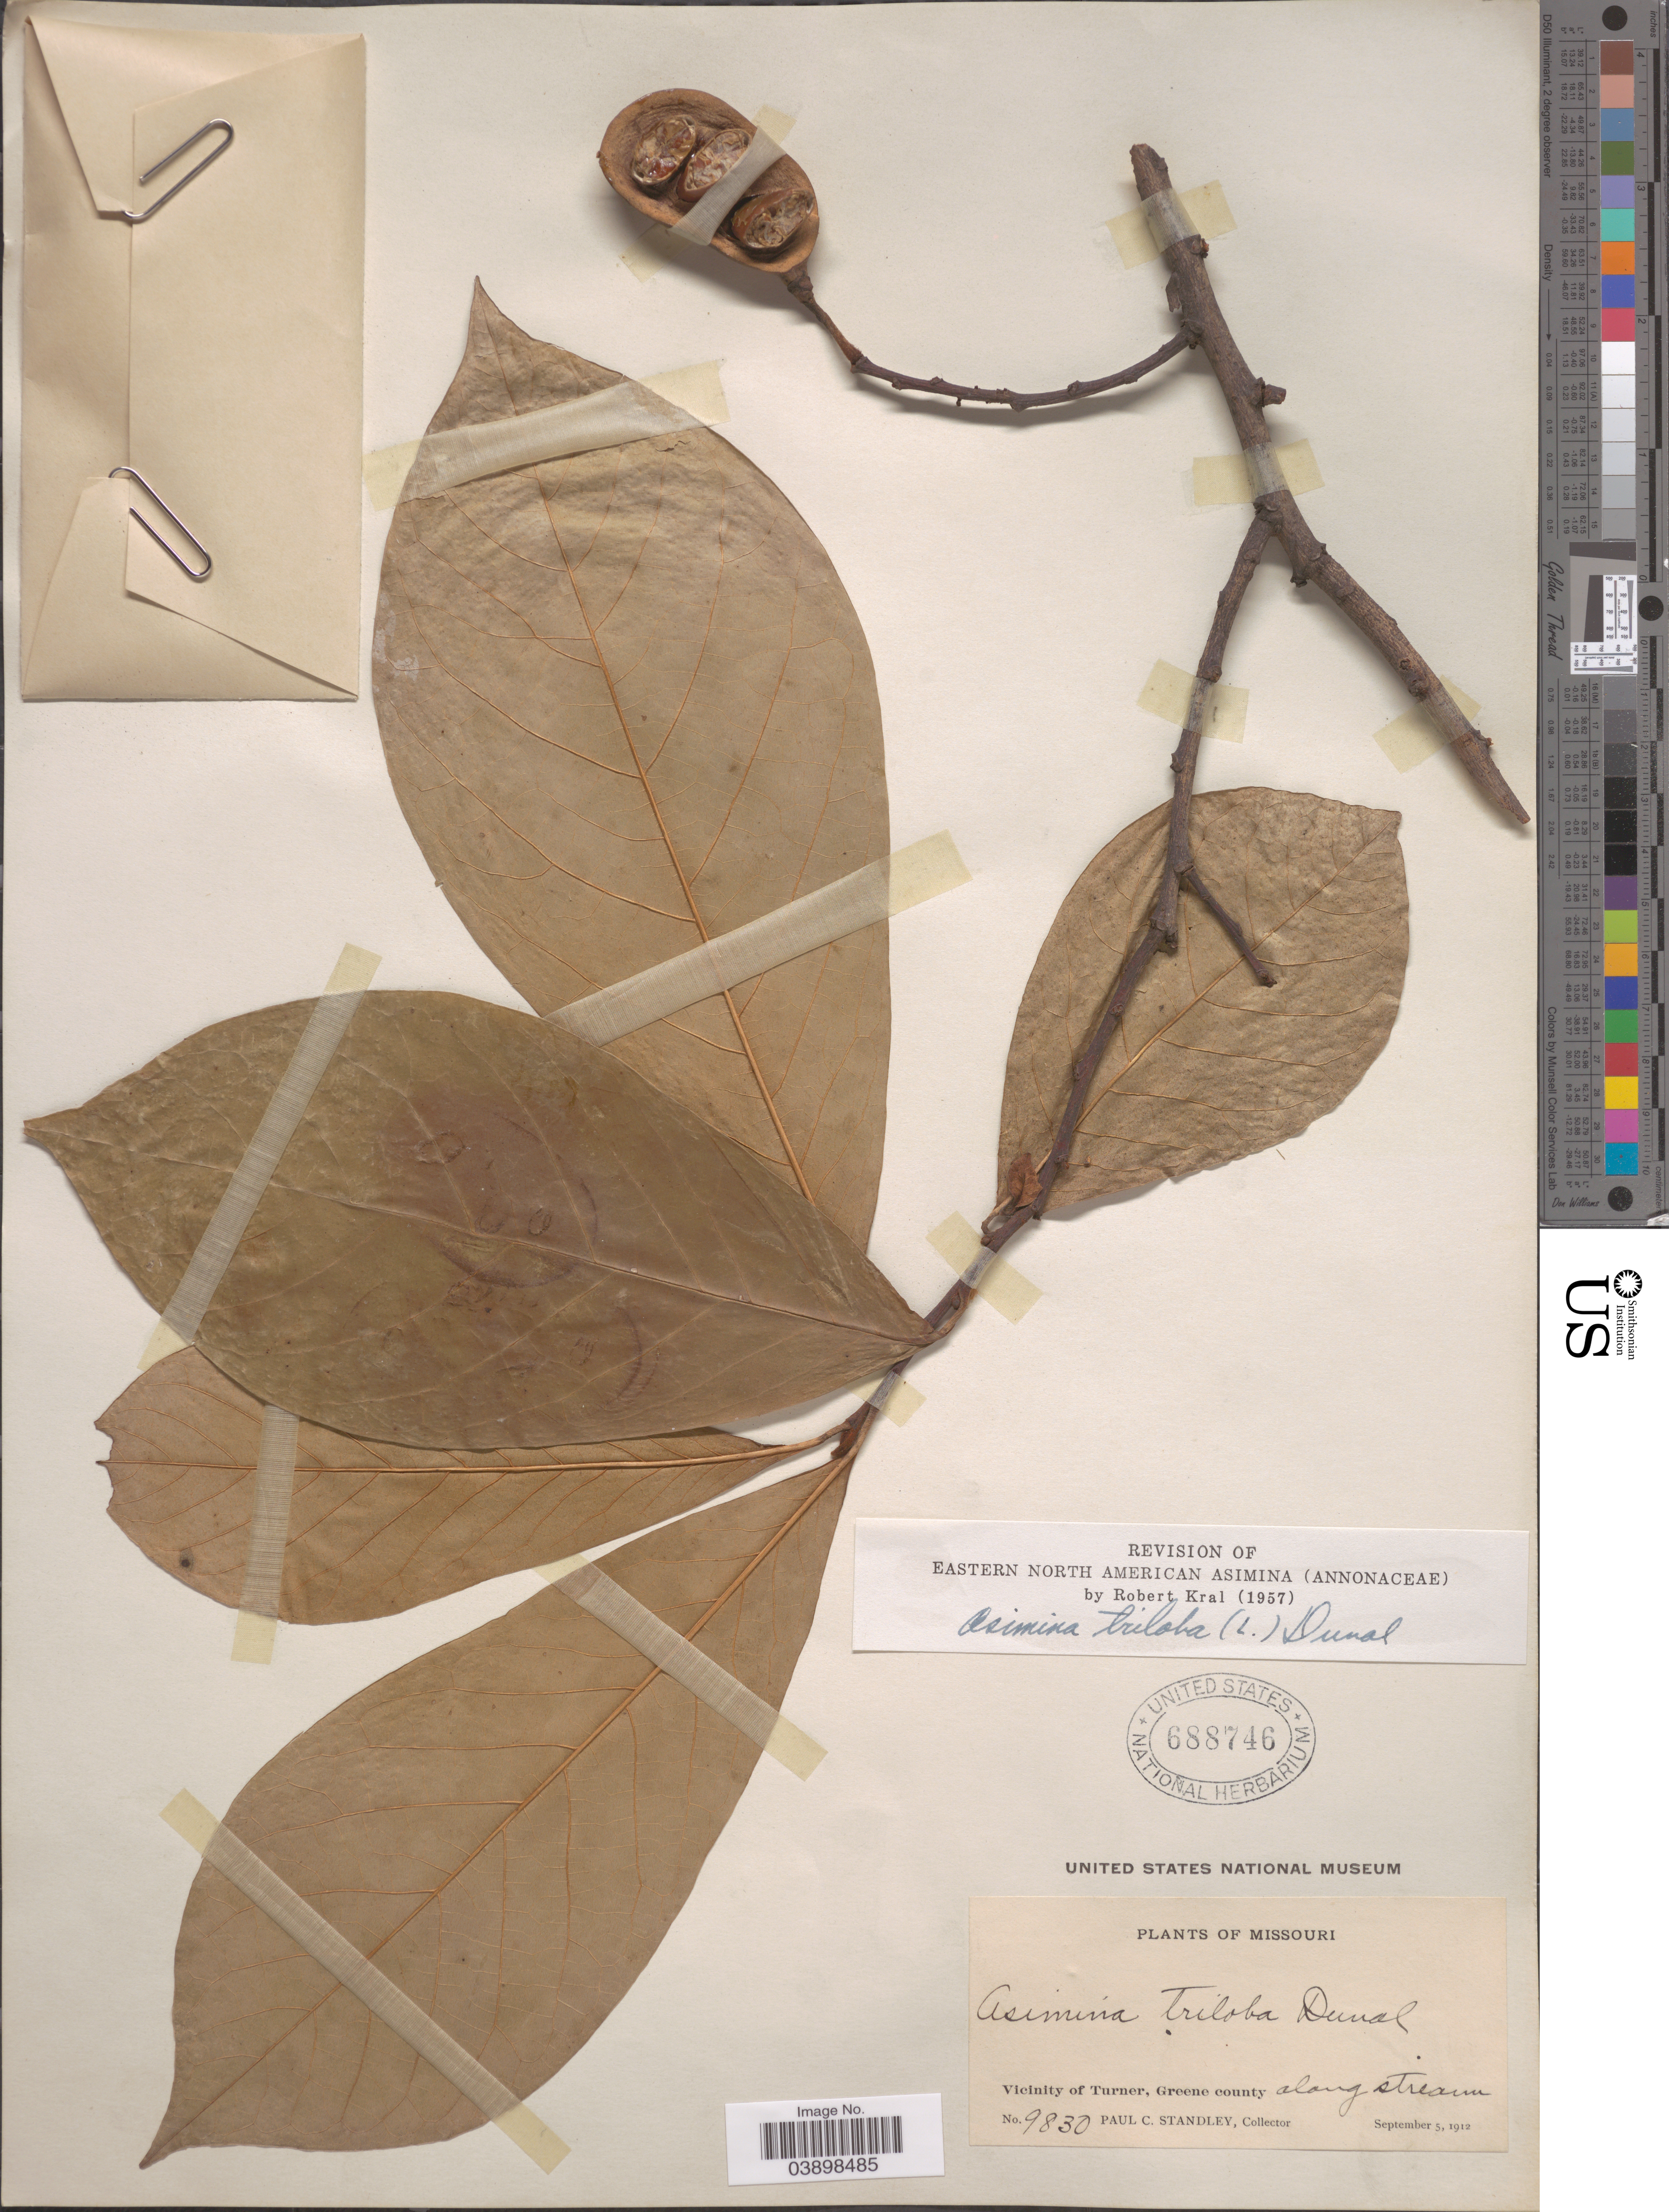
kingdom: Plantae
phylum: Tracheophyta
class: Magnoliopsida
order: Magnoliales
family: Annonaceae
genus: Asimina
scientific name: Asimina triloba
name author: (L.) Dunal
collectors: P. C. Standley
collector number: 9830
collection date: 1912-09-05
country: United States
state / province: Missouri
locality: Vicinity of Turner, Greene county.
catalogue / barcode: US 688746